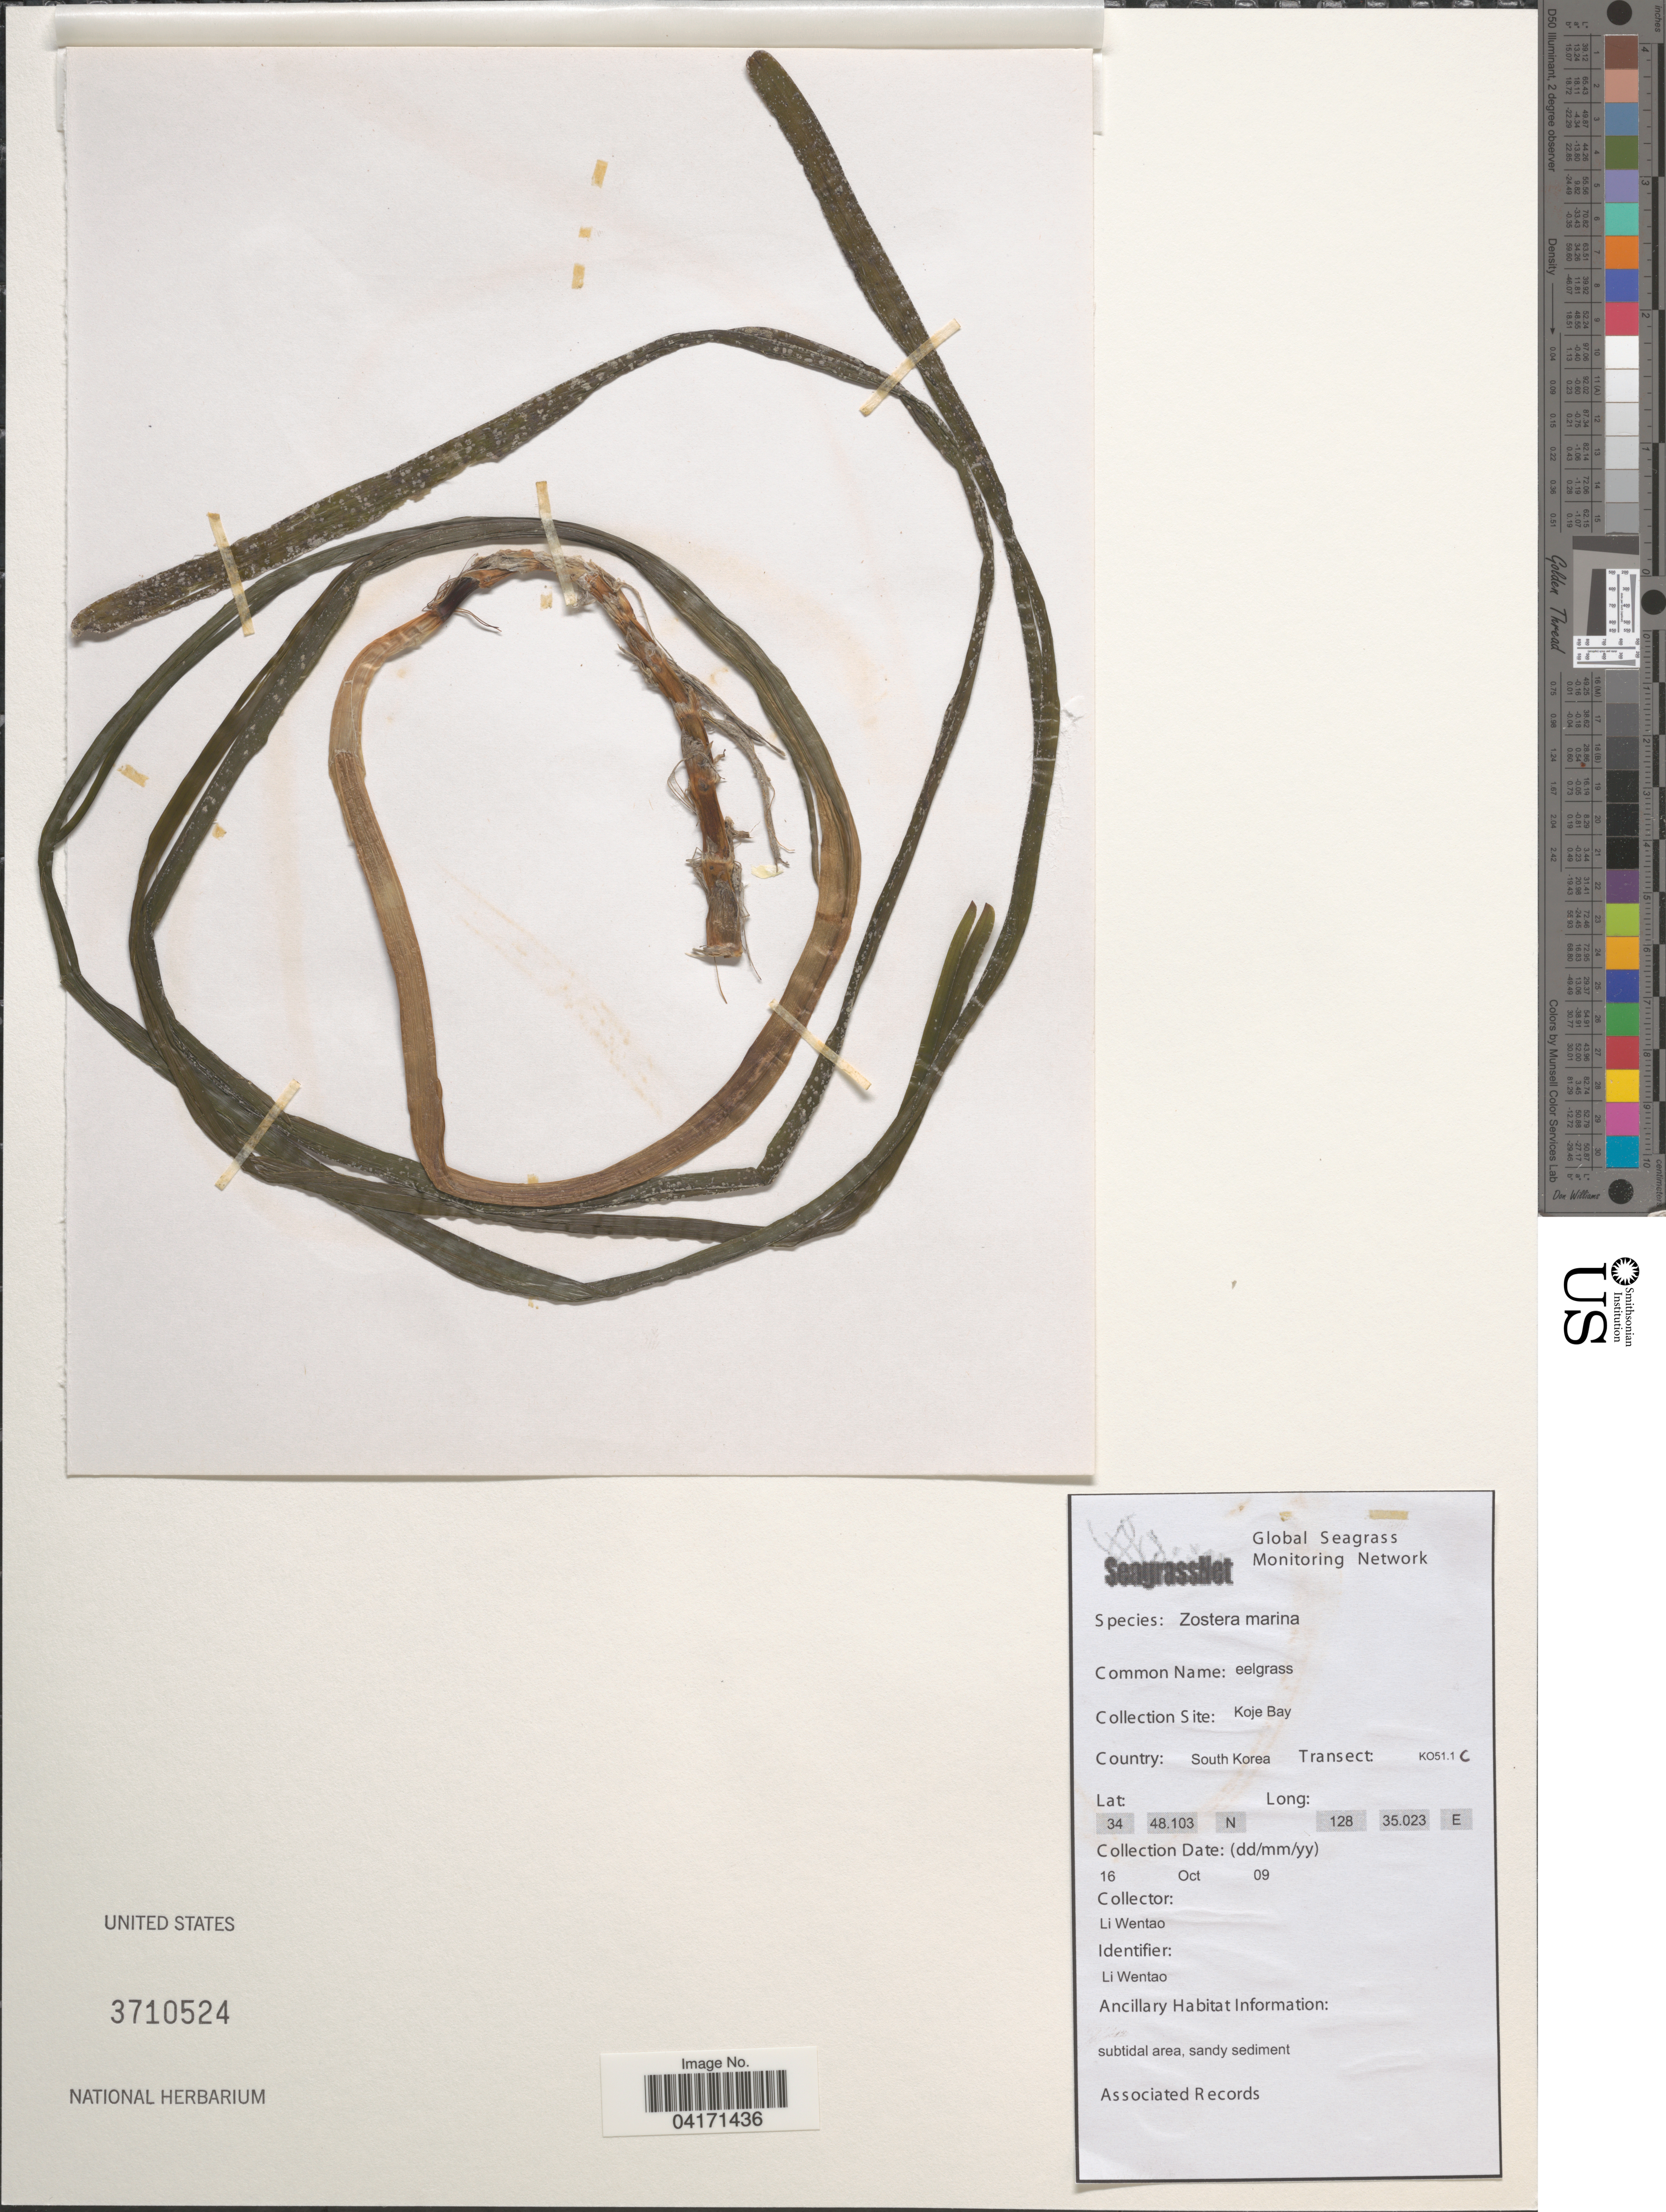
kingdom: Plantae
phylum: Tracheophyta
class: Liliopsida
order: Alismatales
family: Zosteraceae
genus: Zostera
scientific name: Zostera marina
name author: L.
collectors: L. Wentao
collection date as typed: Transcribed d/m/y: 16/10/9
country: South Korea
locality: Koje Bay. Transect: KO51.1 C.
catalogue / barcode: US 3710524